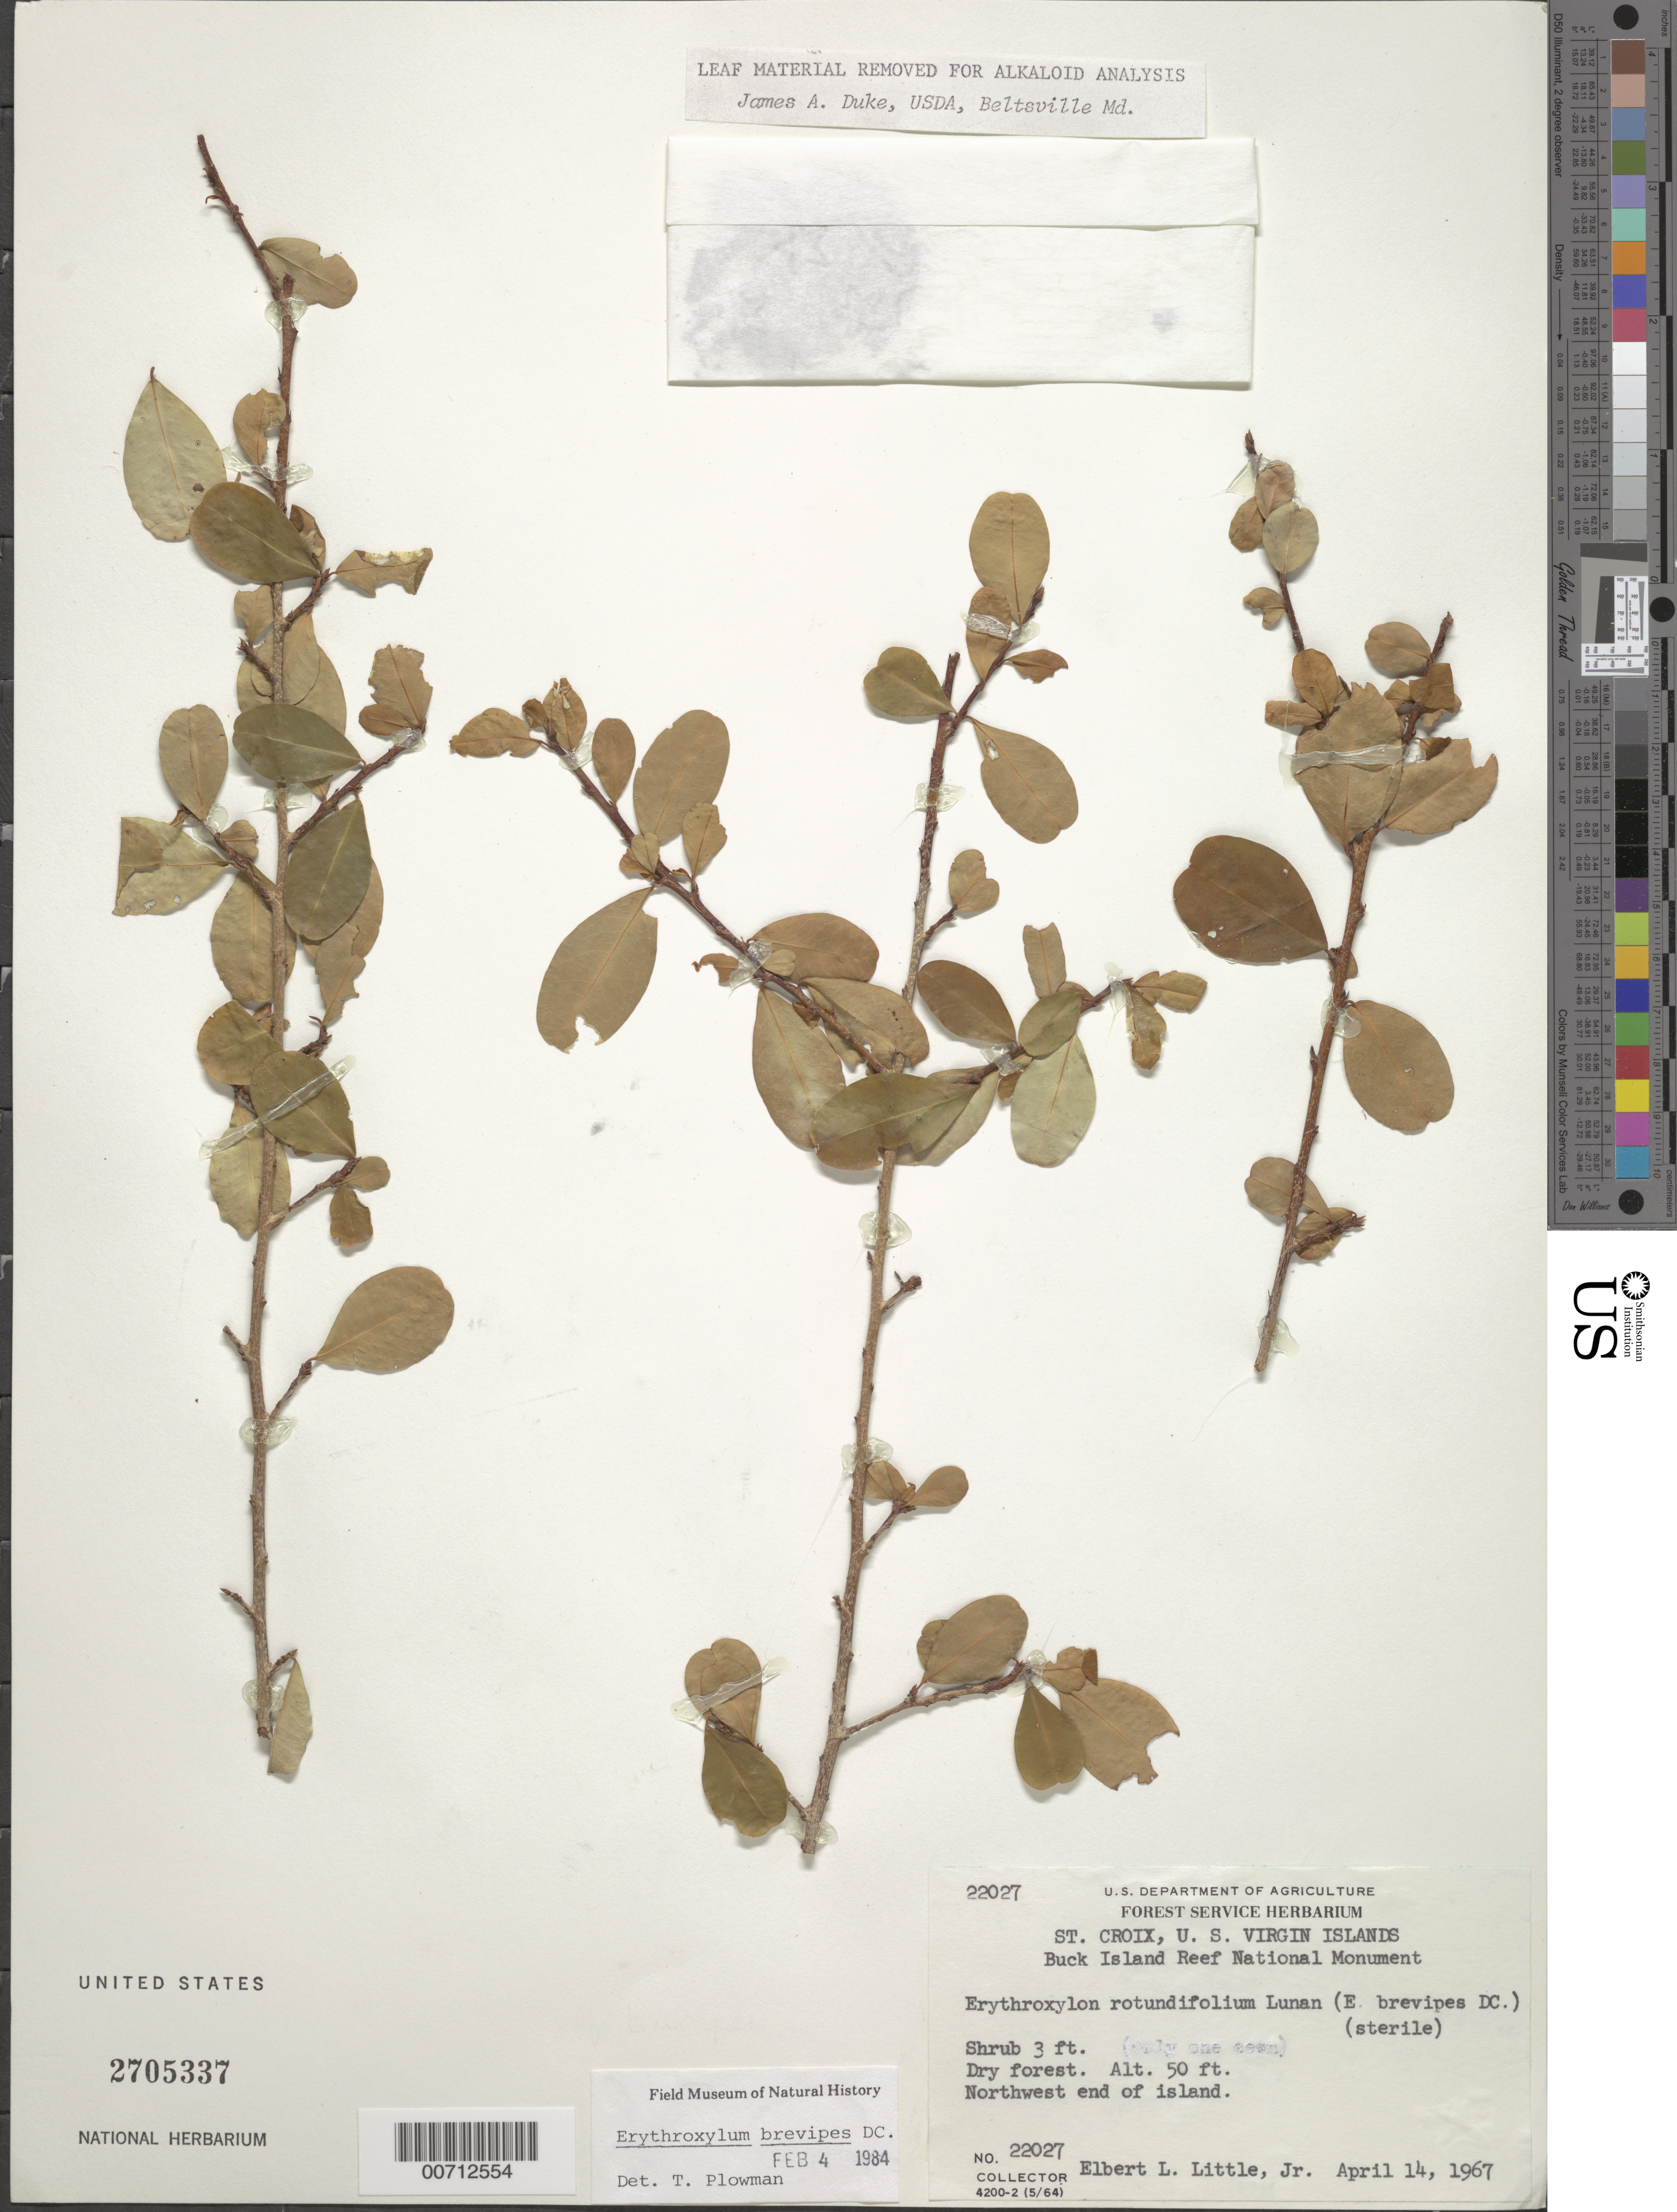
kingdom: Plantae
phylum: Tracheophyta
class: Magnoliopsida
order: Malpighiales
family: Erythroxylaceae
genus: Erythroxylum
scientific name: Erythroxylum brevipes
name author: DC.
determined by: Plowman, Timothy C.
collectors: E. L. Little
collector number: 22027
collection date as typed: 14 Apr 1967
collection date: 1967-04-14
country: U.S. Virgin Islands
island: Buck Island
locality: Buck Island Reef Natl. Monument; NW end of island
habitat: Dry forest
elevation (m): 15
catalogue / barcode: US 2705337